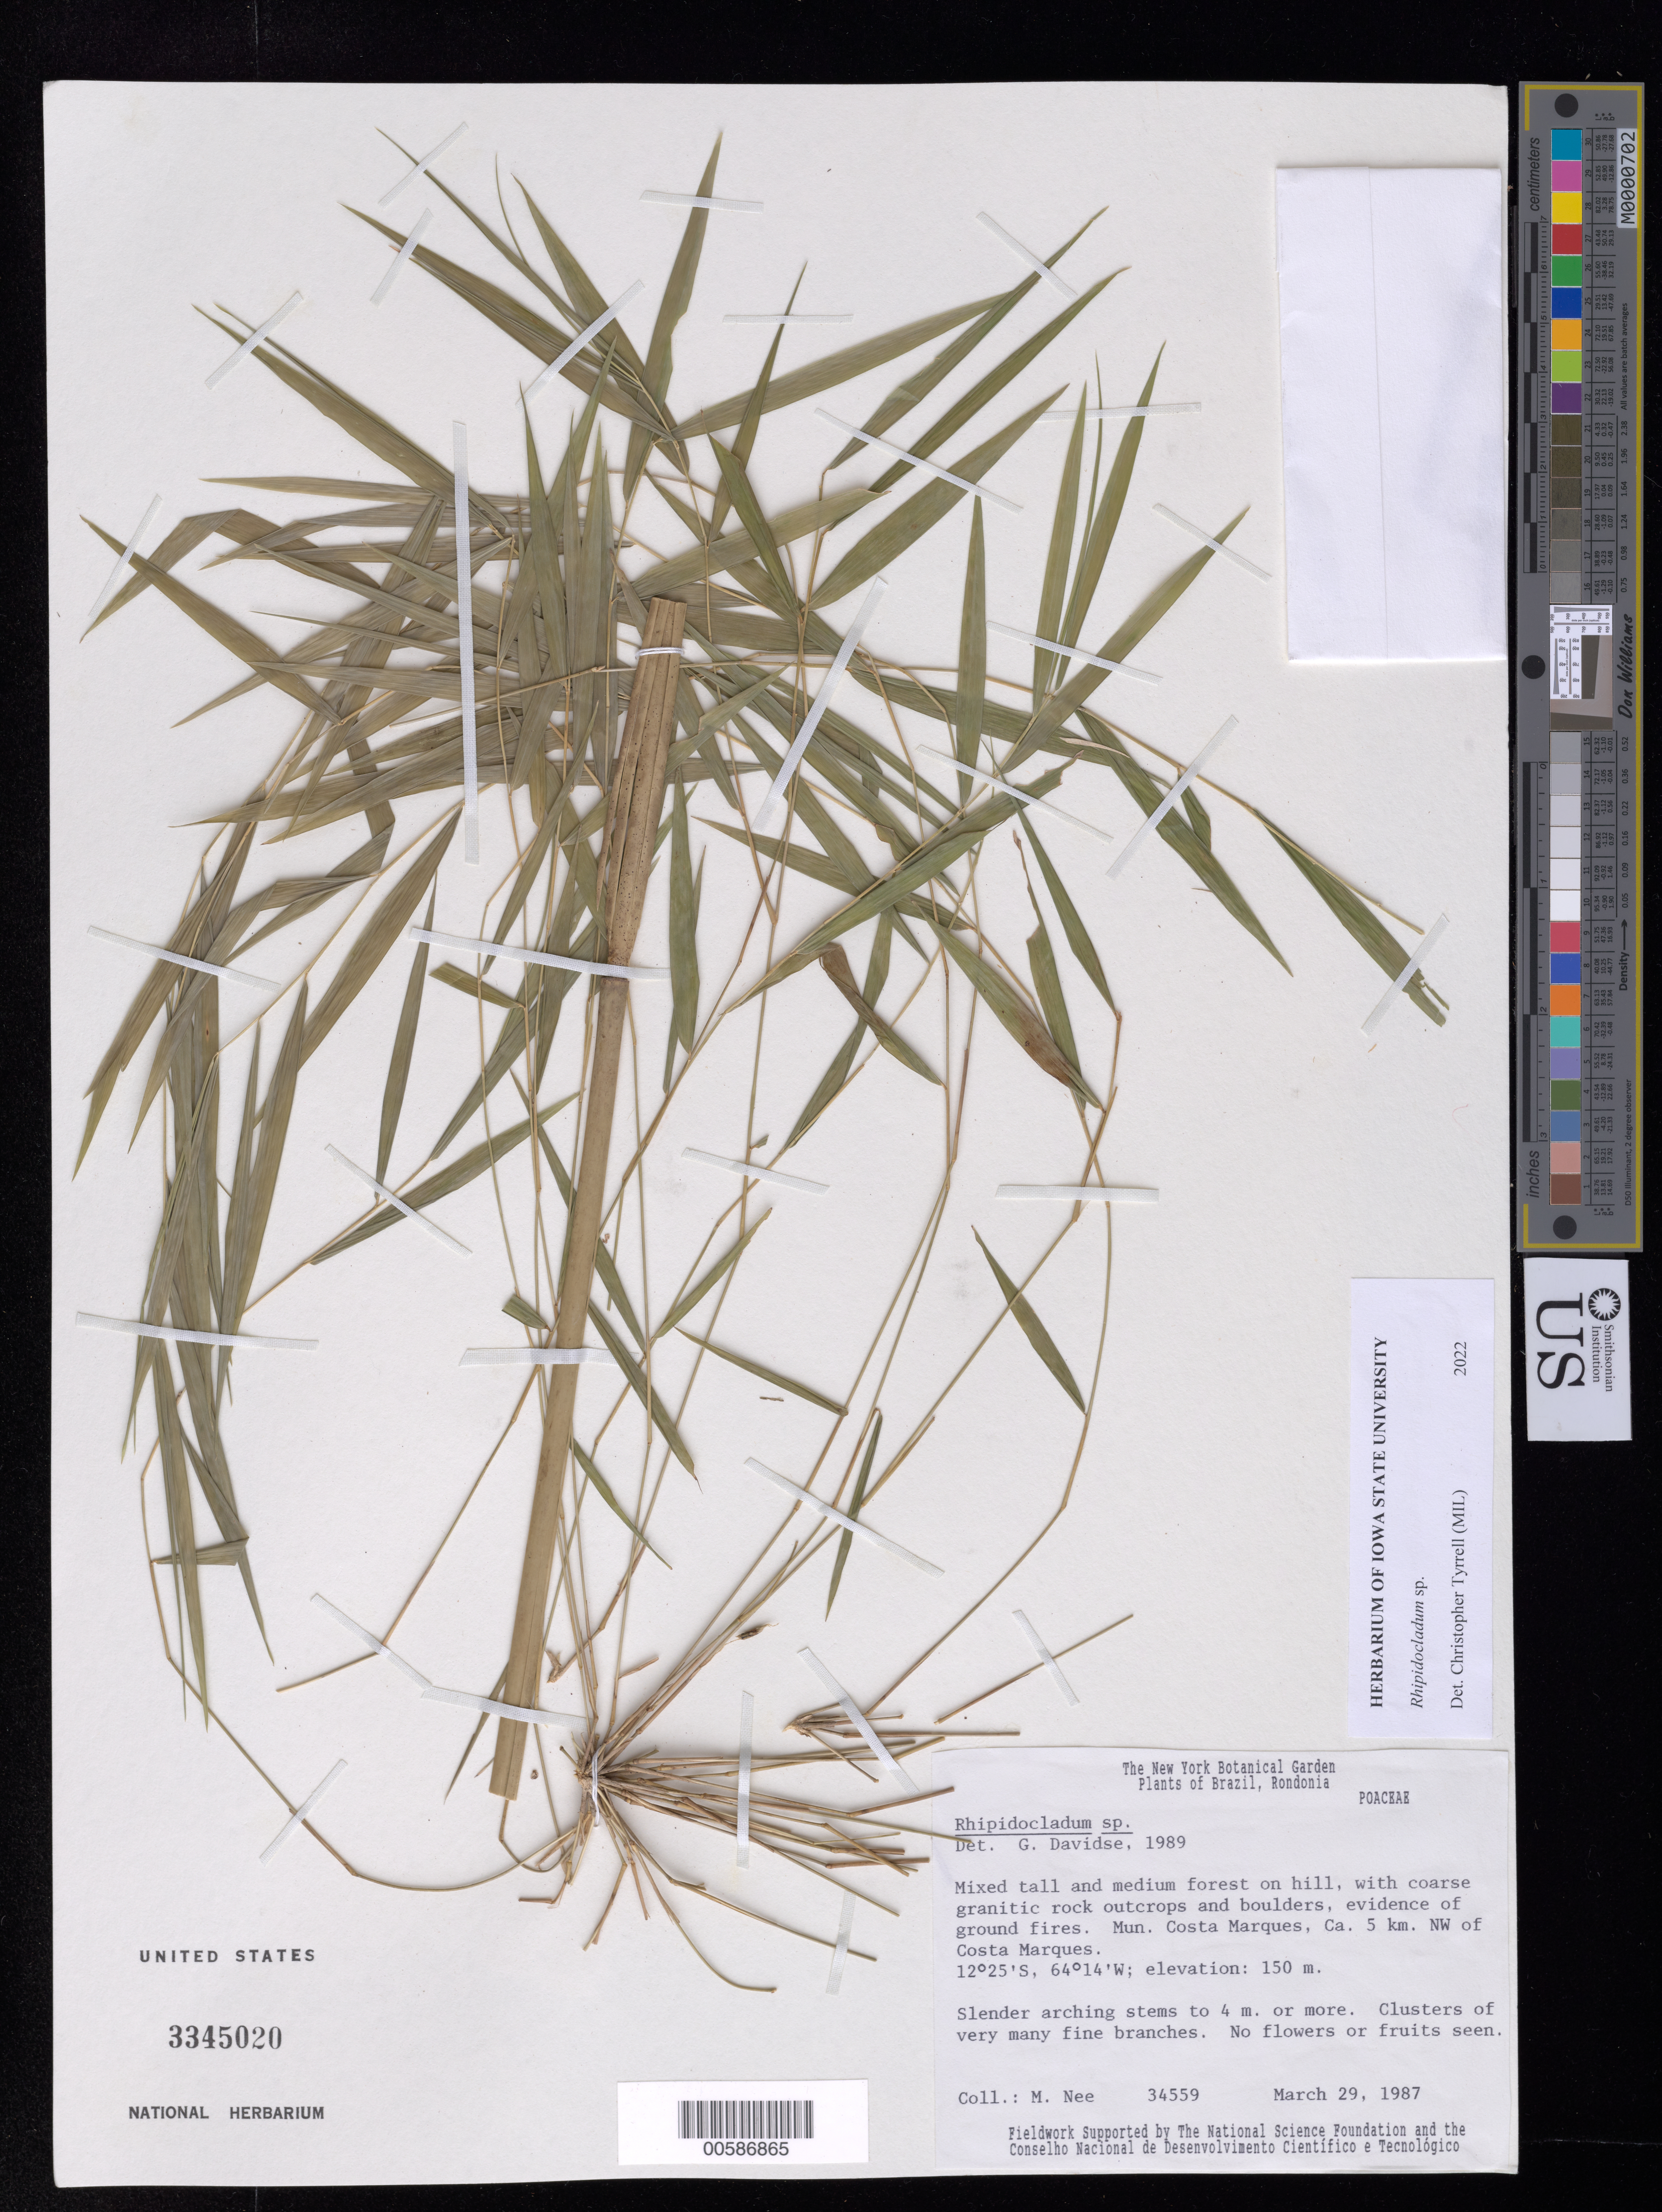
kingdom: Plantae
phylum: Tracheophyta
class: Liliopsida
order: Poales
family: Poaceae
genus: Rhipidocladum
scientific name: Rhipidocladum sp.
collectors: M. Nee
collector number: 34559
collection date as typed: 29 Mar 1987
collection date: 1987-03-29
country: Brazil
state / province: Rondônia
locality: Nw of costa marques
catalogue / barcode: US 3345020